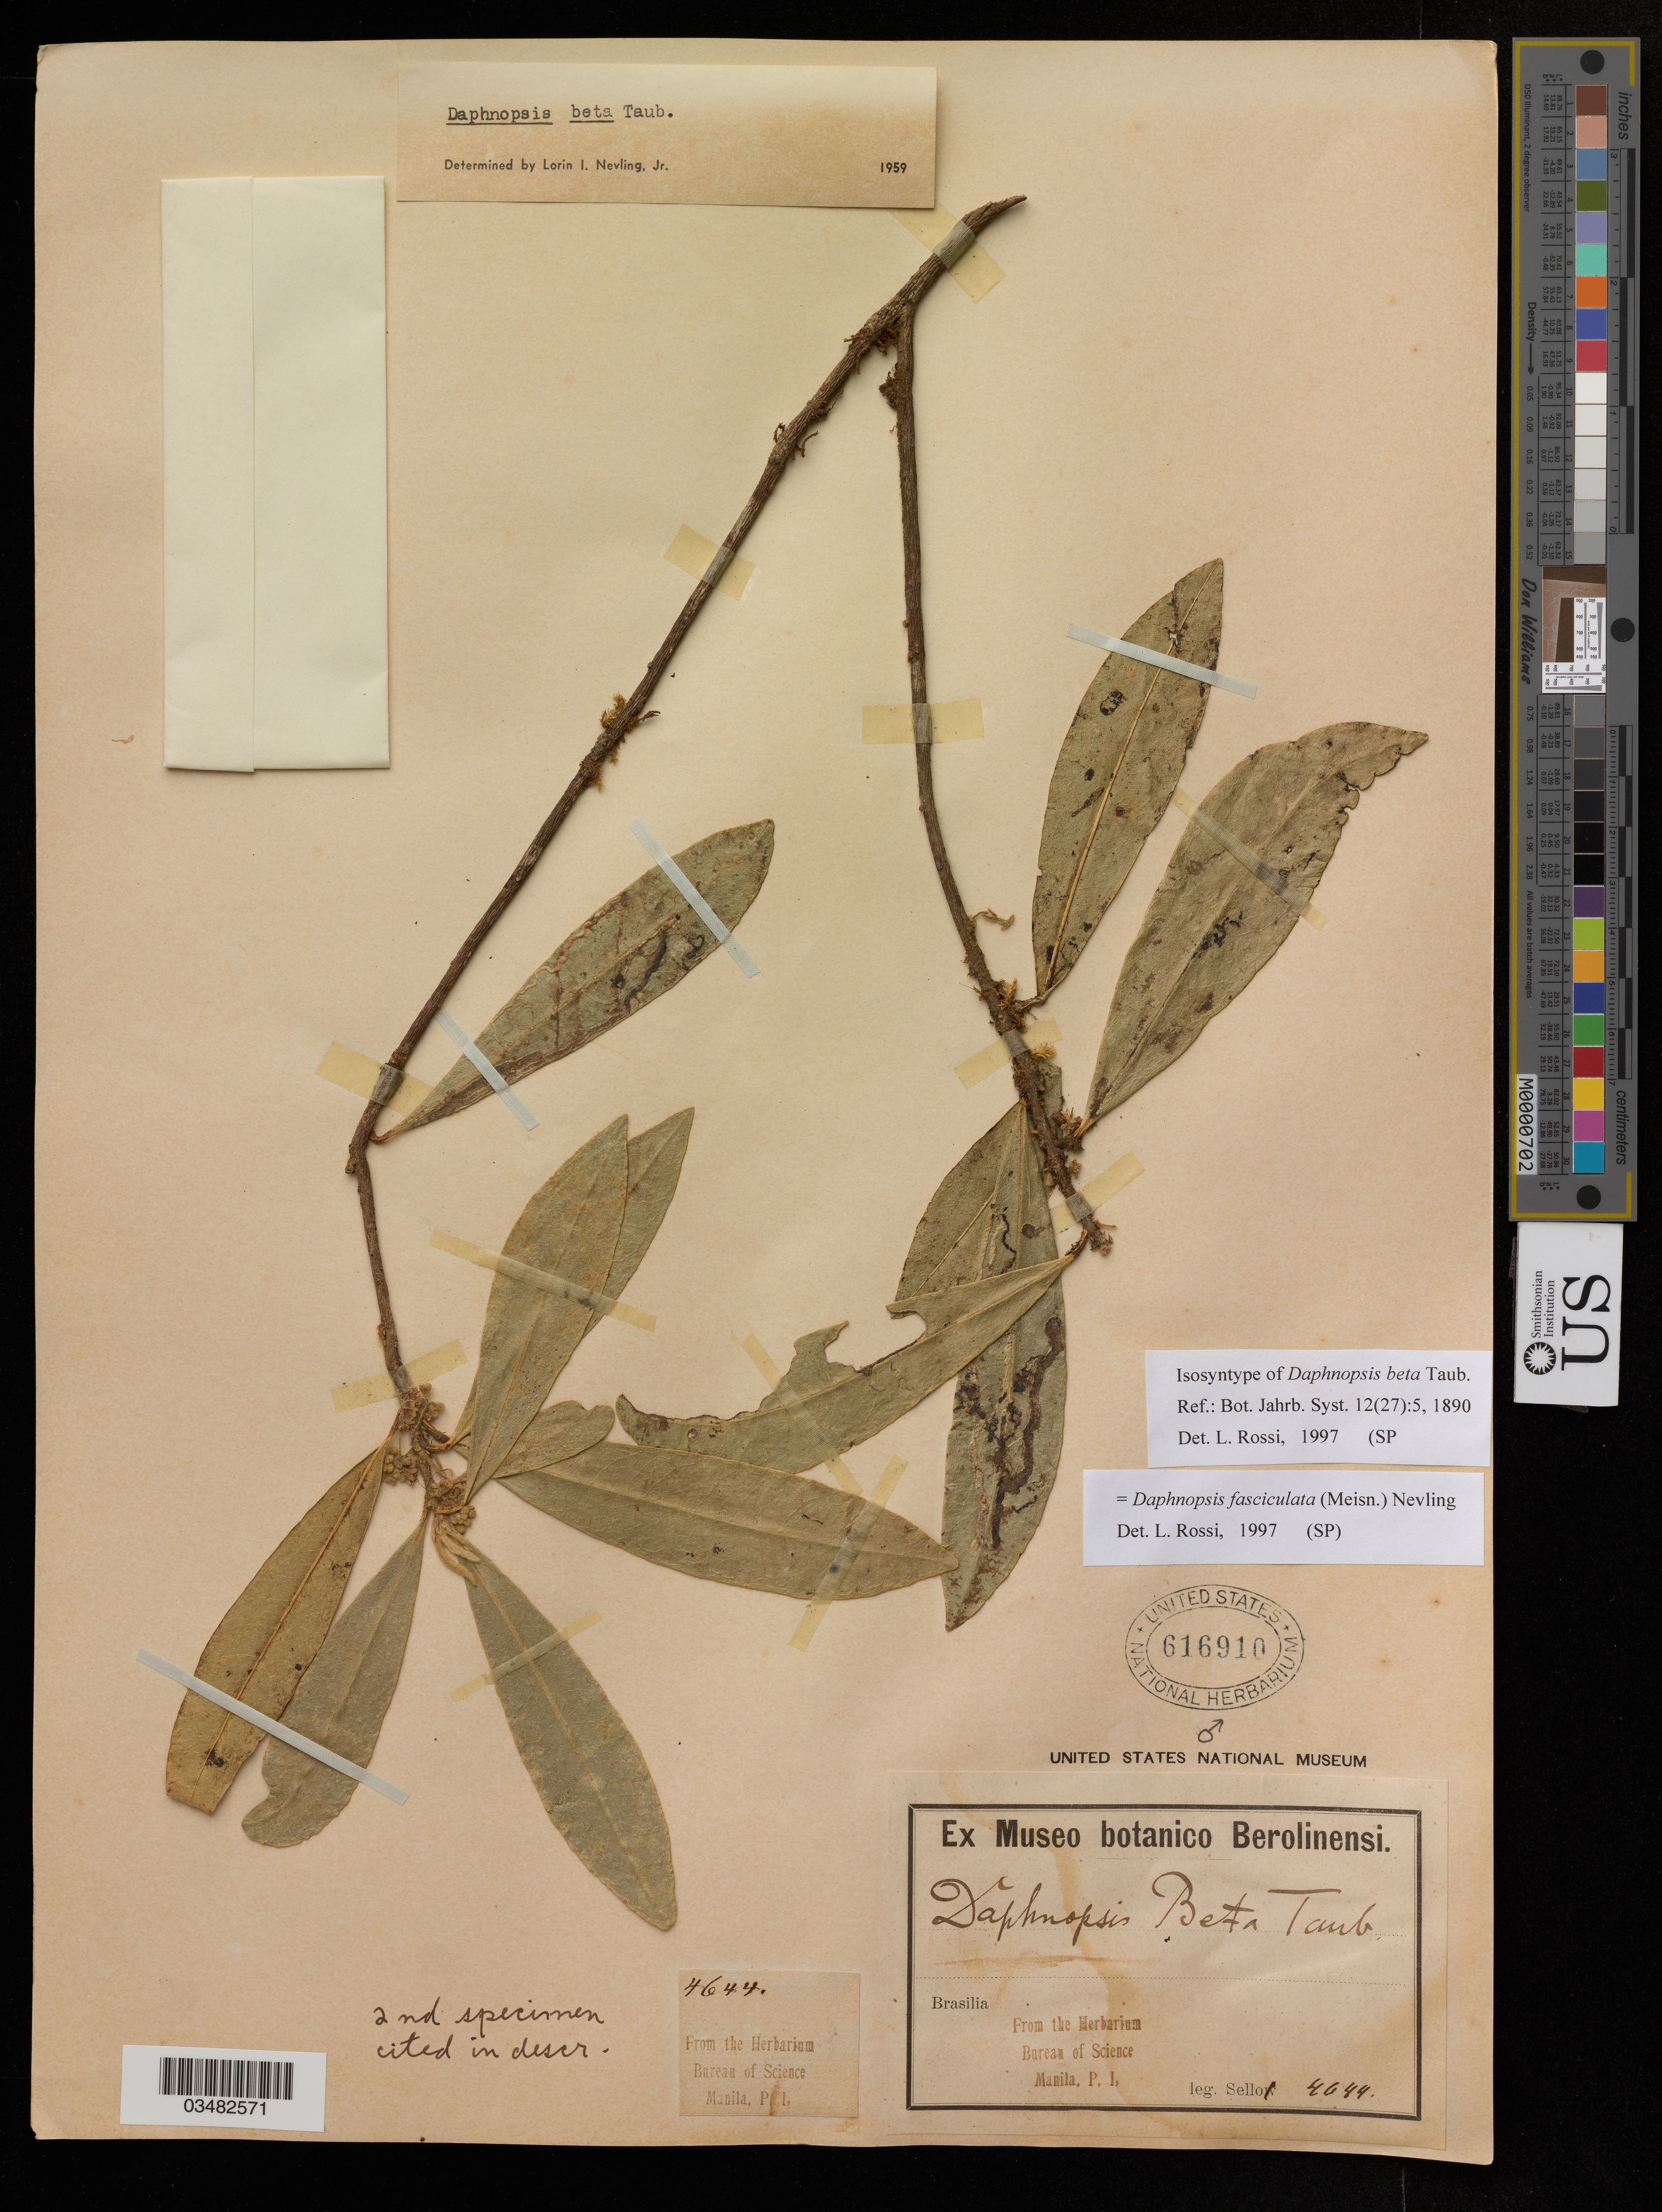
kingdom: Plantae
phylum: Tracheophyta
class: Liliopsida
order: Poales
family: Poaceae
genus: Hordeum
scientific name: Hordeum jubatum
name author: L.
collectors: L. Waldron & T. Manns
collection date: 1901-08-20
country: United States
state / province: North Dakota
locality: In the Vicinity of Fargo.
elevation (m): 276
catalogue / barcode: US 406669